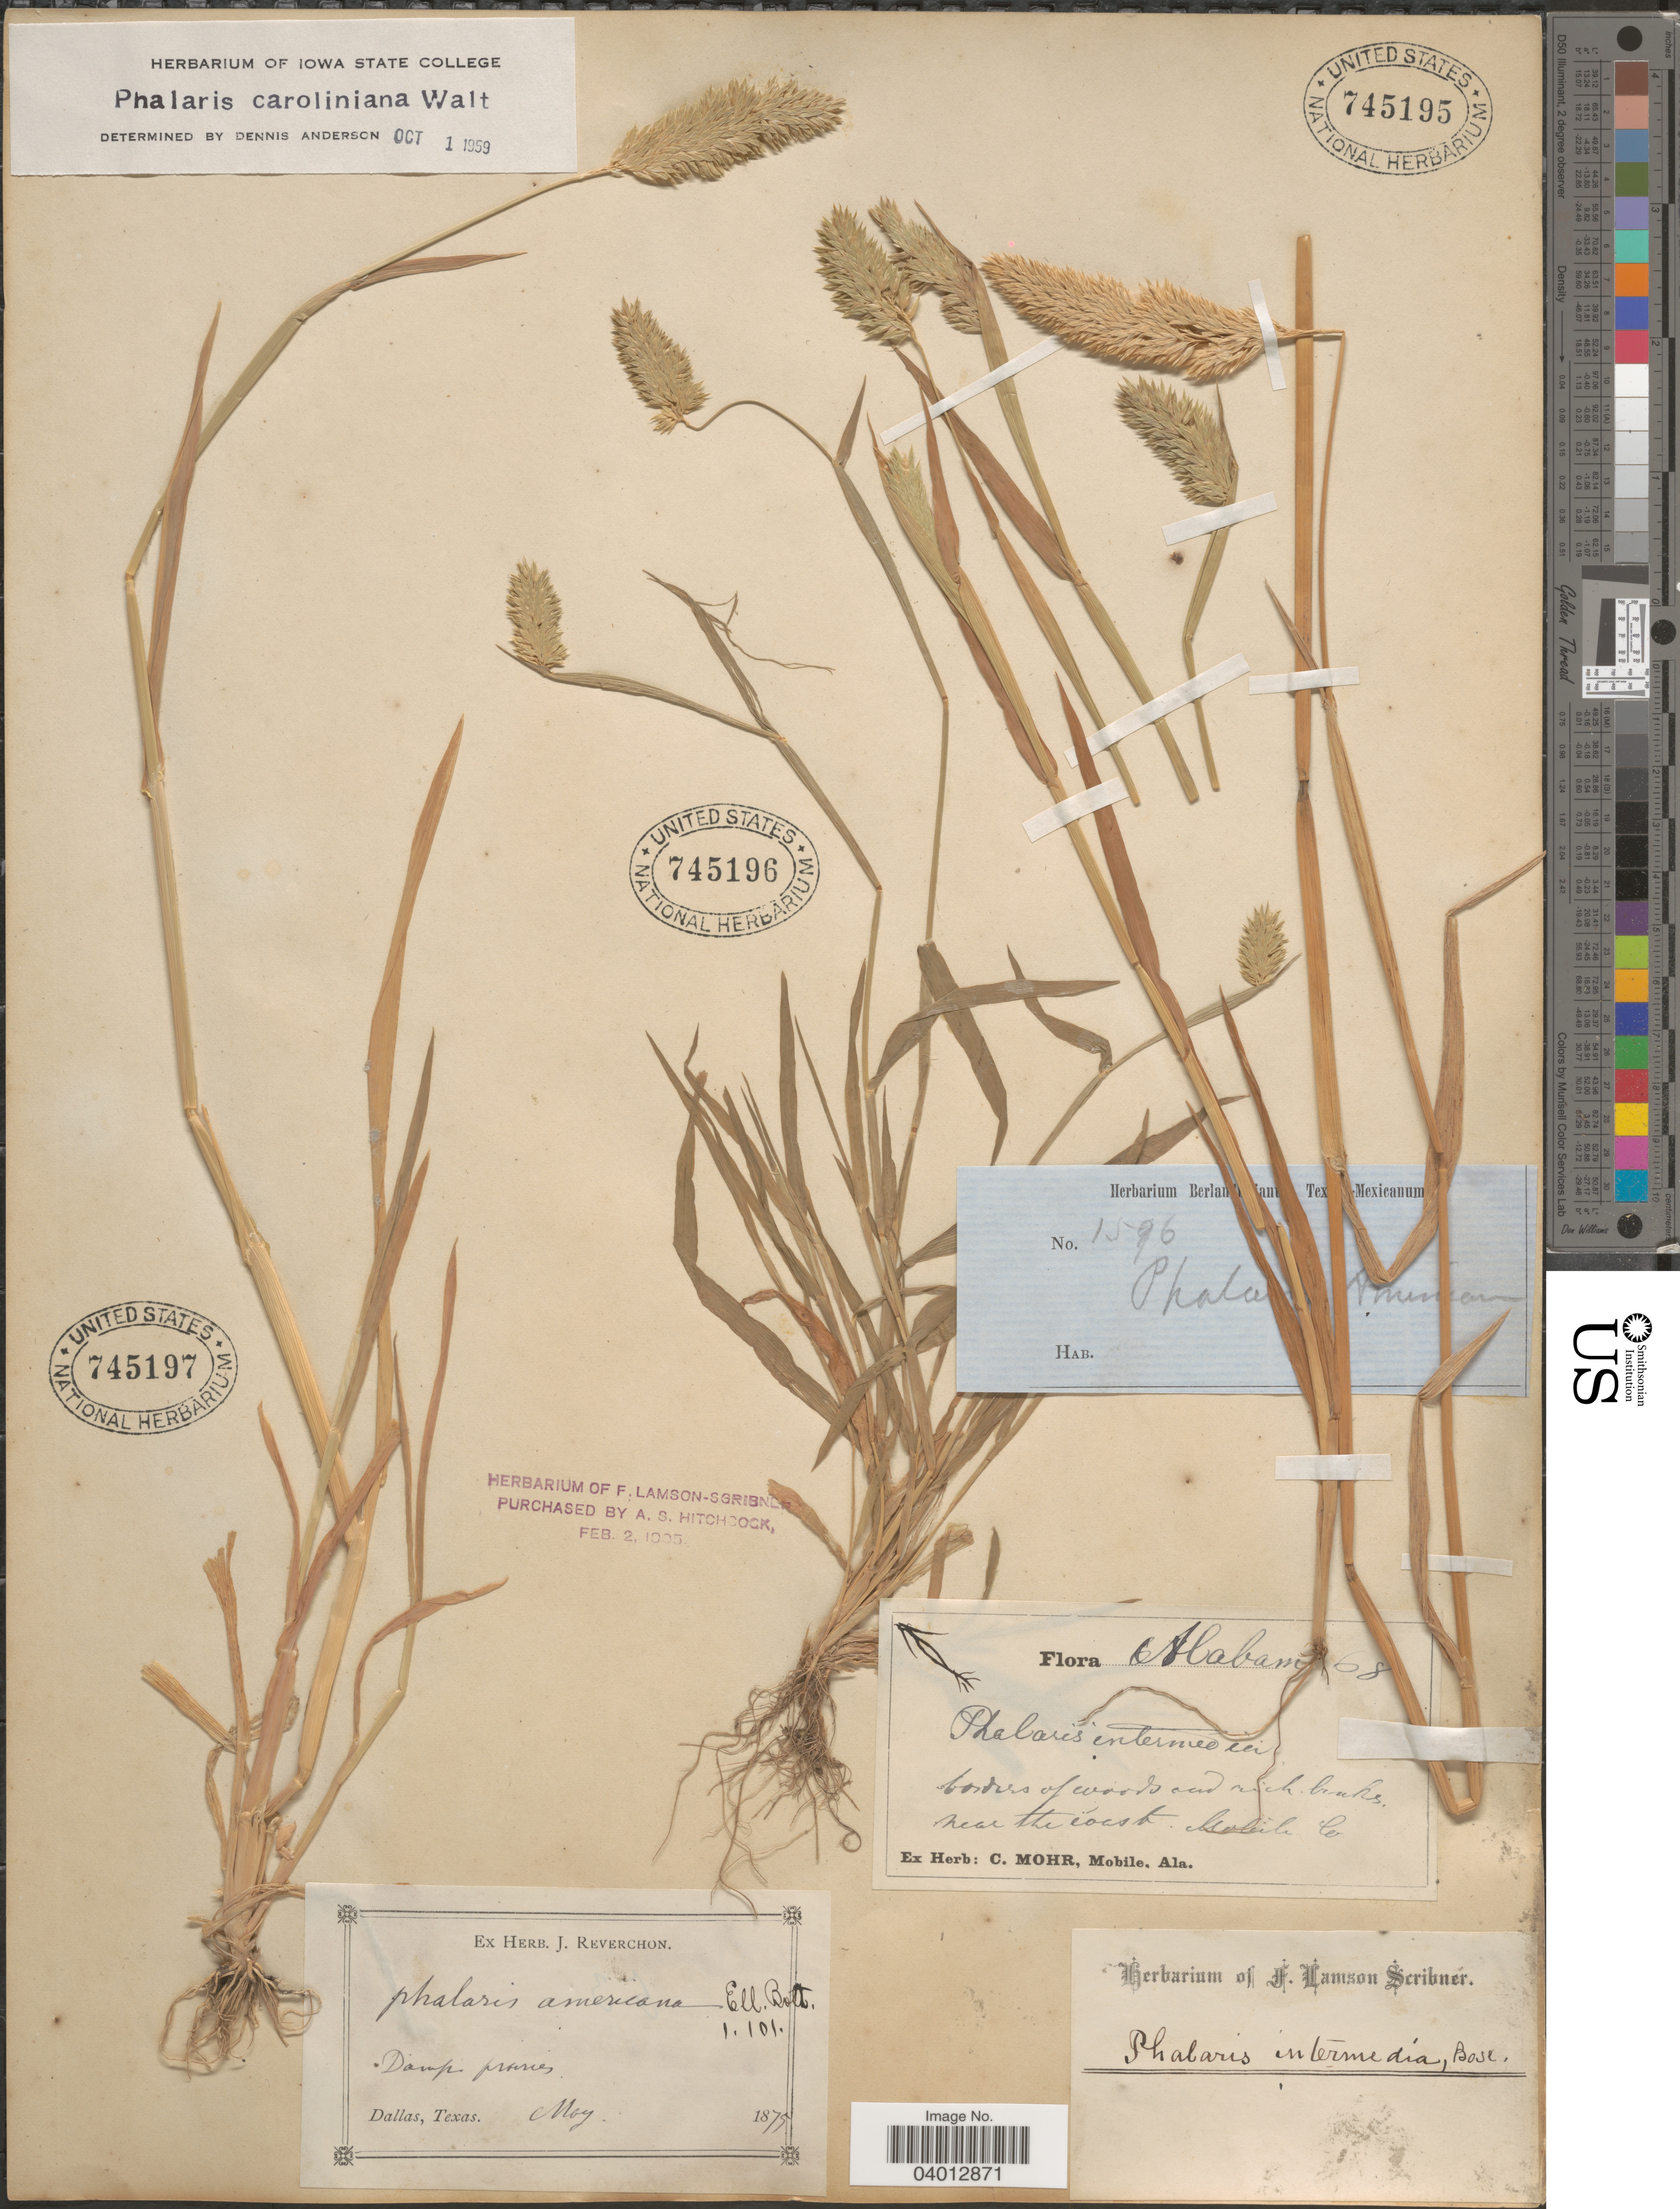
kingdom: Plantae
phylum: Tracheophyta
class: Liliopsida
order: Poales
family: Poaceae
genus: Phalaris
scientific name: Phalaris caroliniana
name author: Walter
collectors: ex herb. J. Reverchon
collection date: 1875-05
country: United States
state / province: Texas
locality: Dallas.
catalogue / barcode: US 745197-3